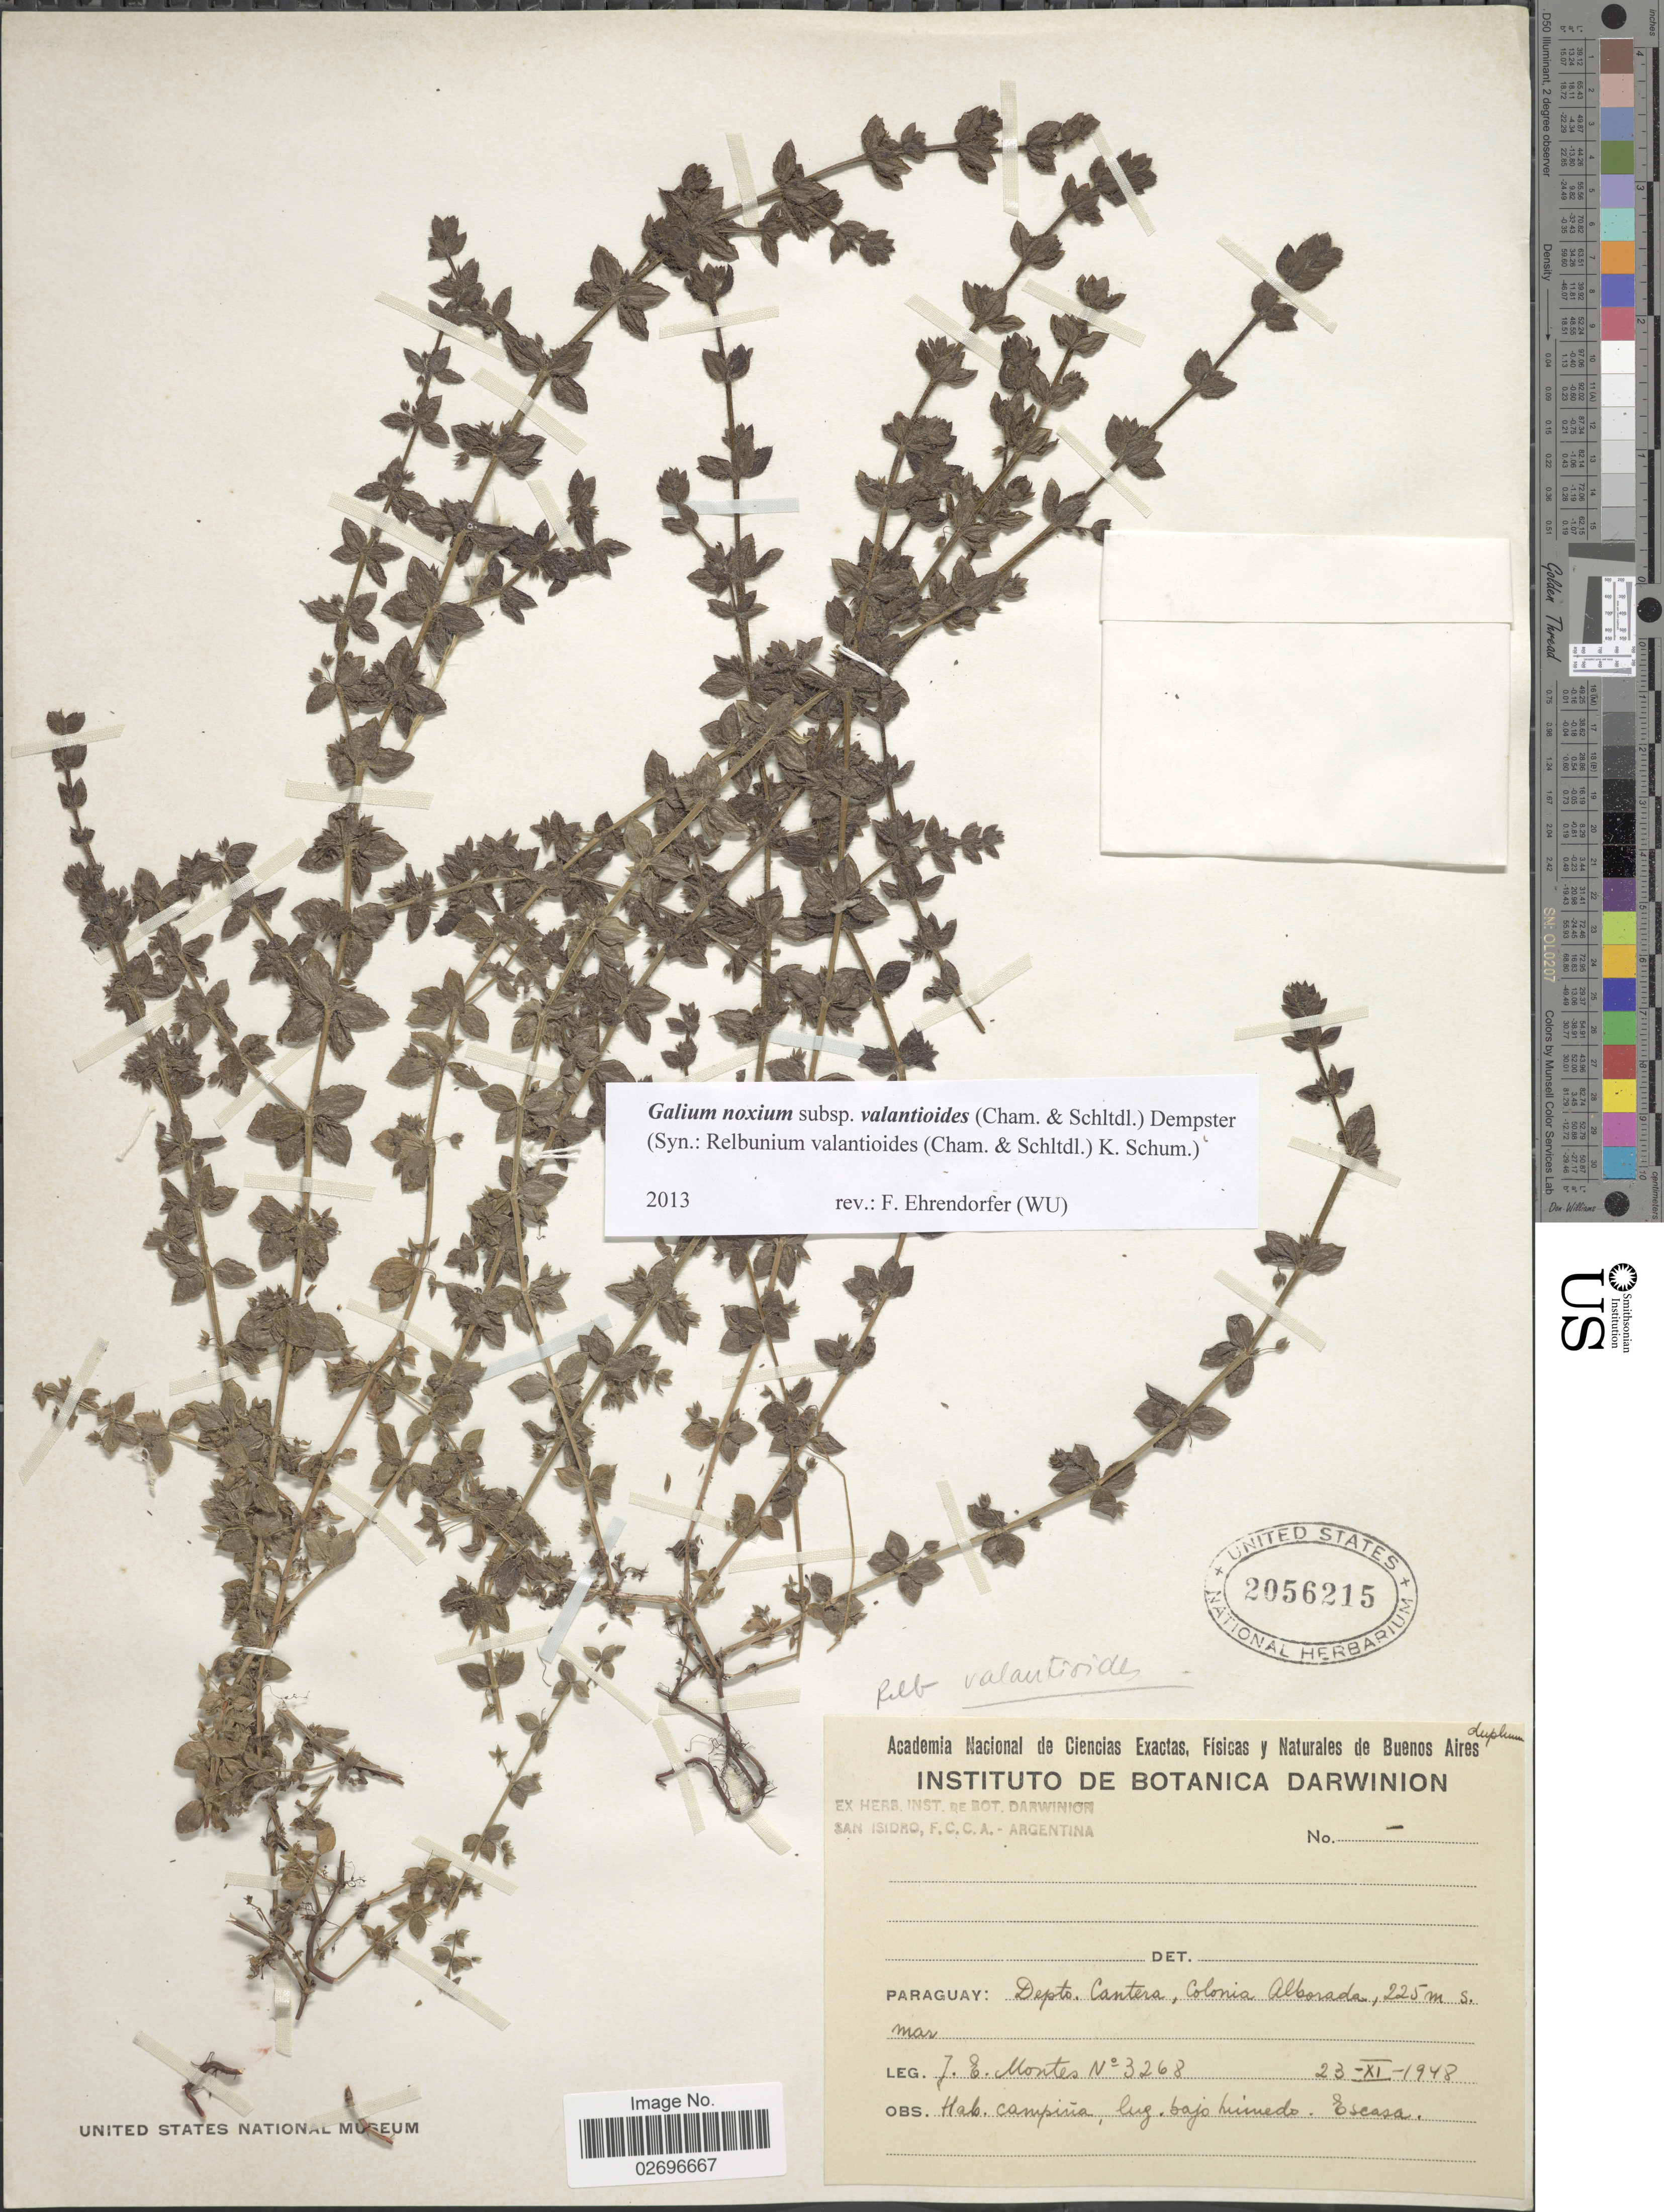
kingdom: Plantae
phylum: Tracheophyta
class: Magnoliopsida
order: Gentianales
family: Rubiaceae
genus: Galium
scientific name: Galium noxium subsp. valantioides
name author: (Cham. & Schltdl.) Dempster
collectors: J. E. Montes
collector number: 3268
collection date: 1948-11-23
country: Paraguay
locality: Depto Cantera, Colonia Alborada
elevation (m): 225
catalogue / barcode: US 2056215